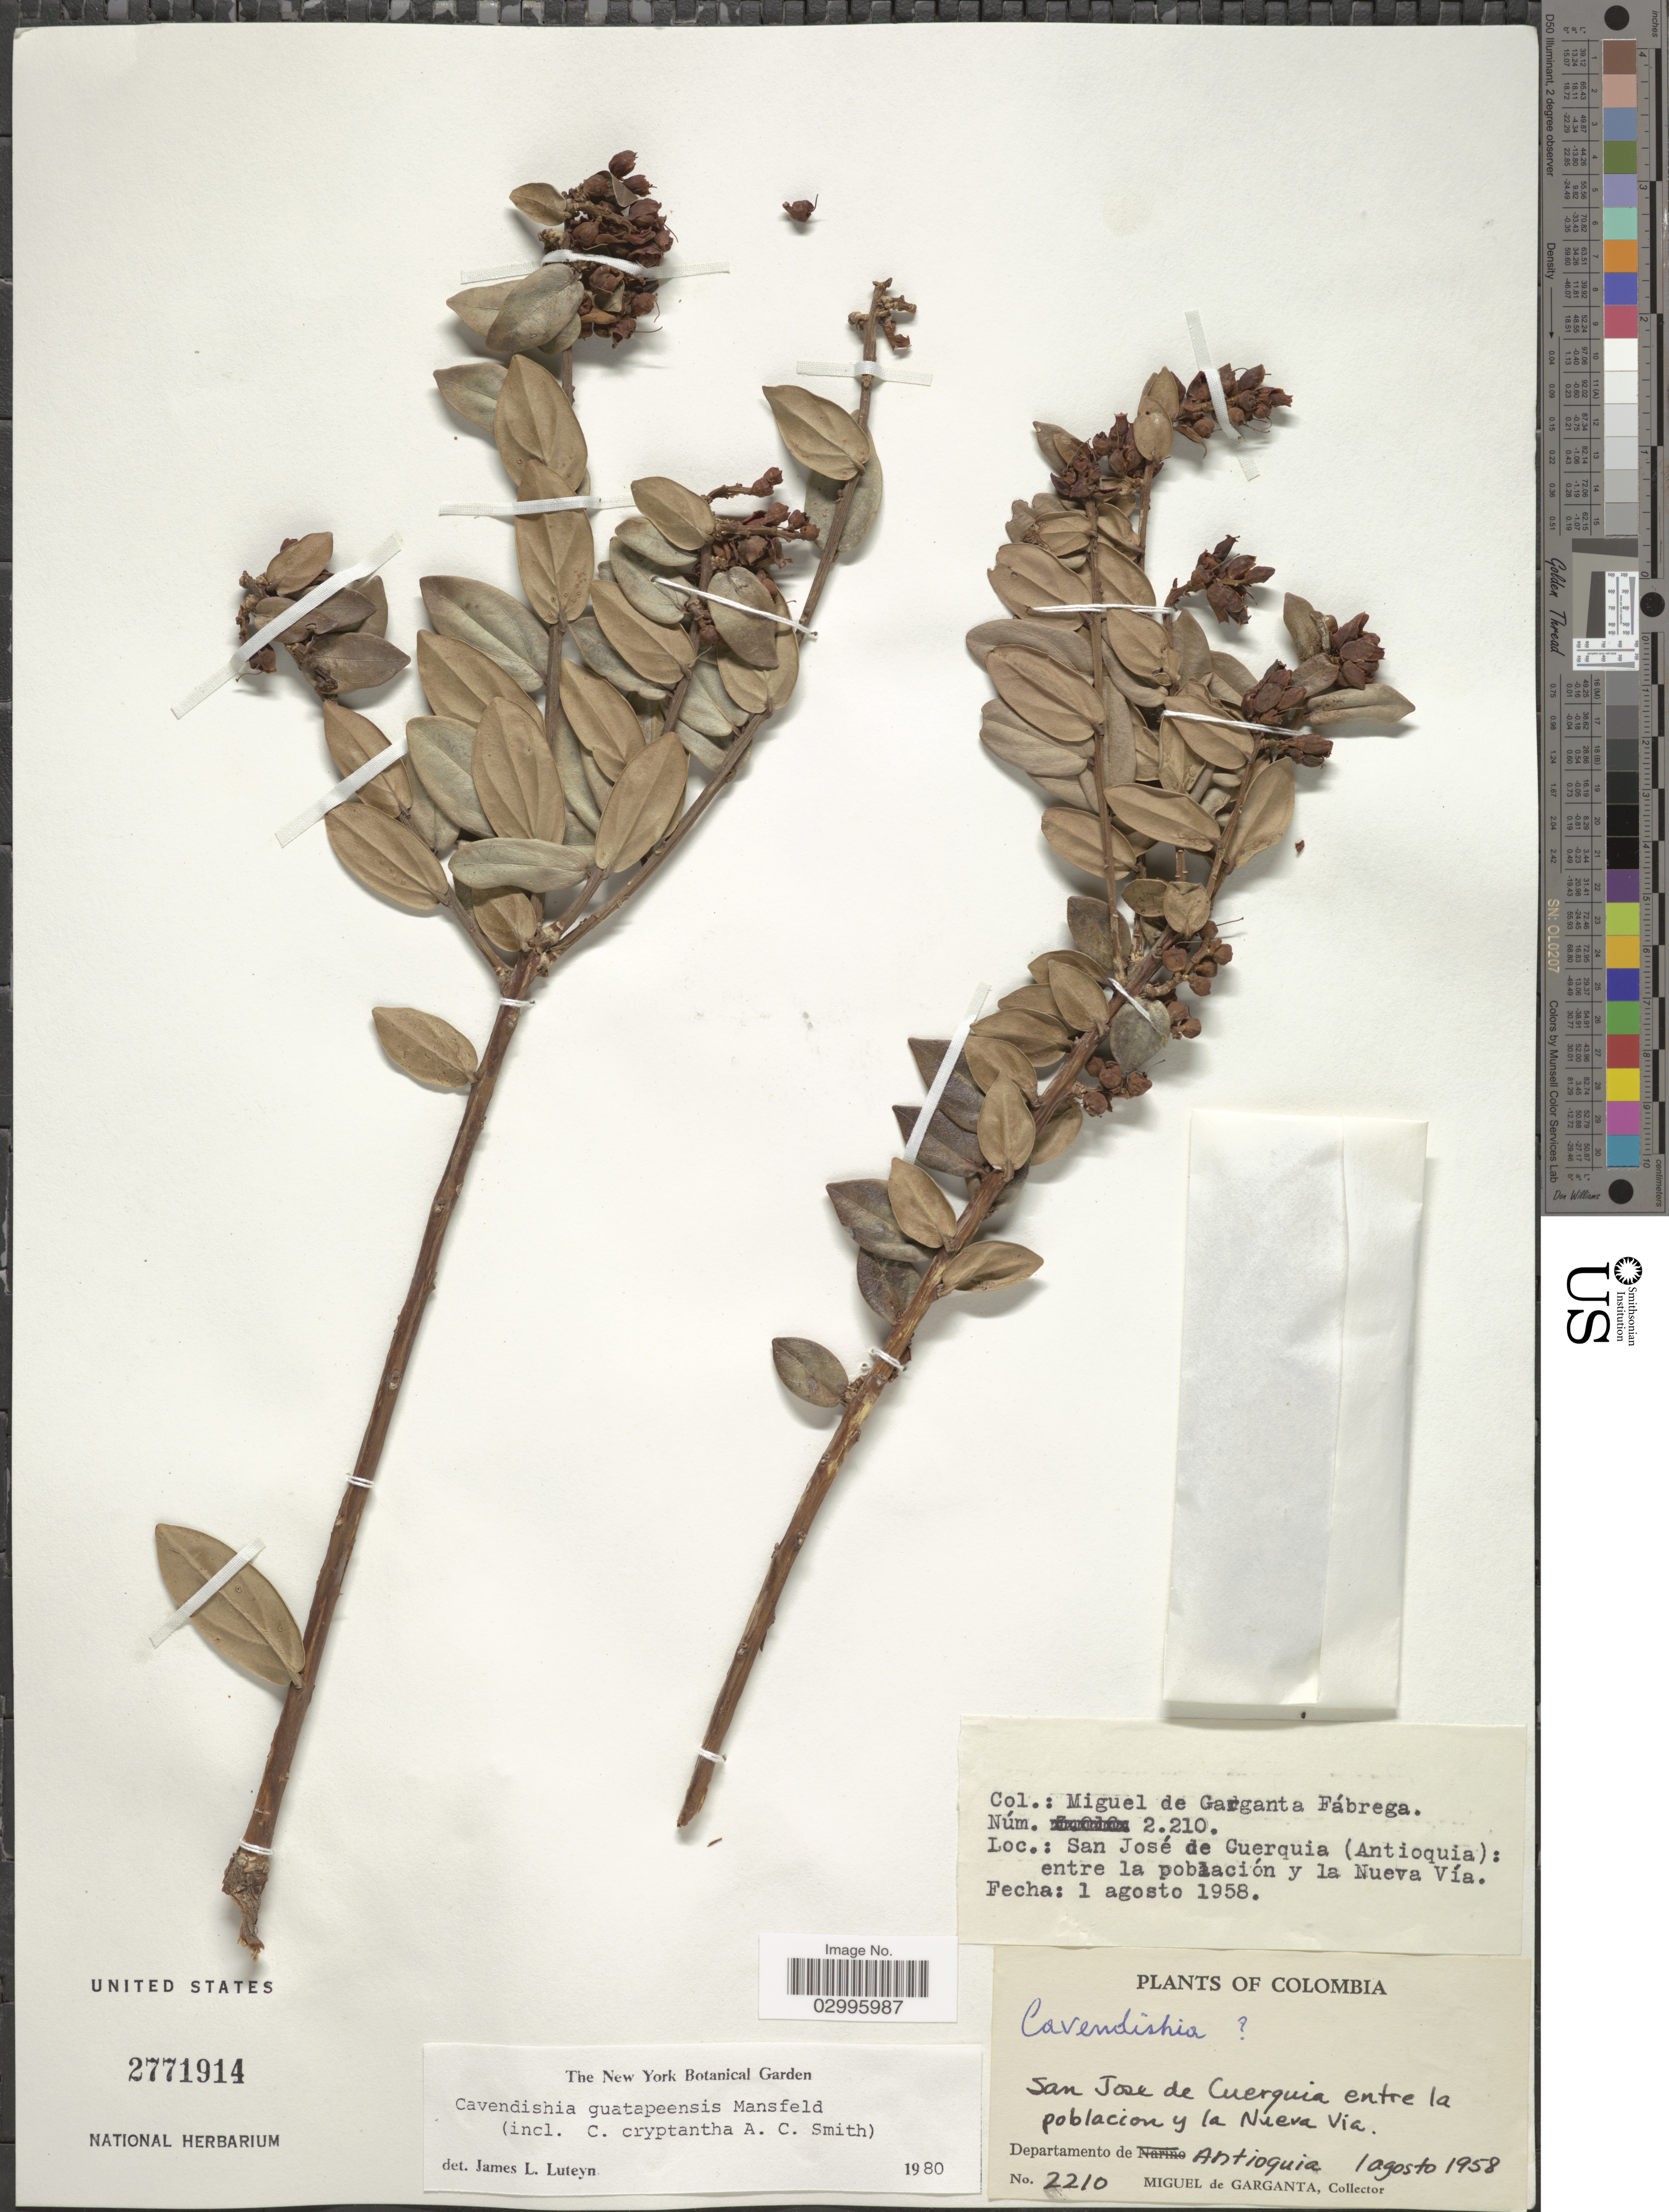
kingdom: Plantae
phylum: Tracheophyta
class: Magnoliopsida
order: Ericales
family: Ericaceae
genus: Cavendishia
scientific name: Cavendishia guatapeensis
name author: Mansf.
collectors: M. Garganta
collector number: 2210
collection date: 1958-08-01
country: Colombia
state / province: Antioquia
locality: San Jose de Cuerquia entre la poblacion y la Nueva Via. Departamento de Antioquia.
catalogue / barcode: US 2771914